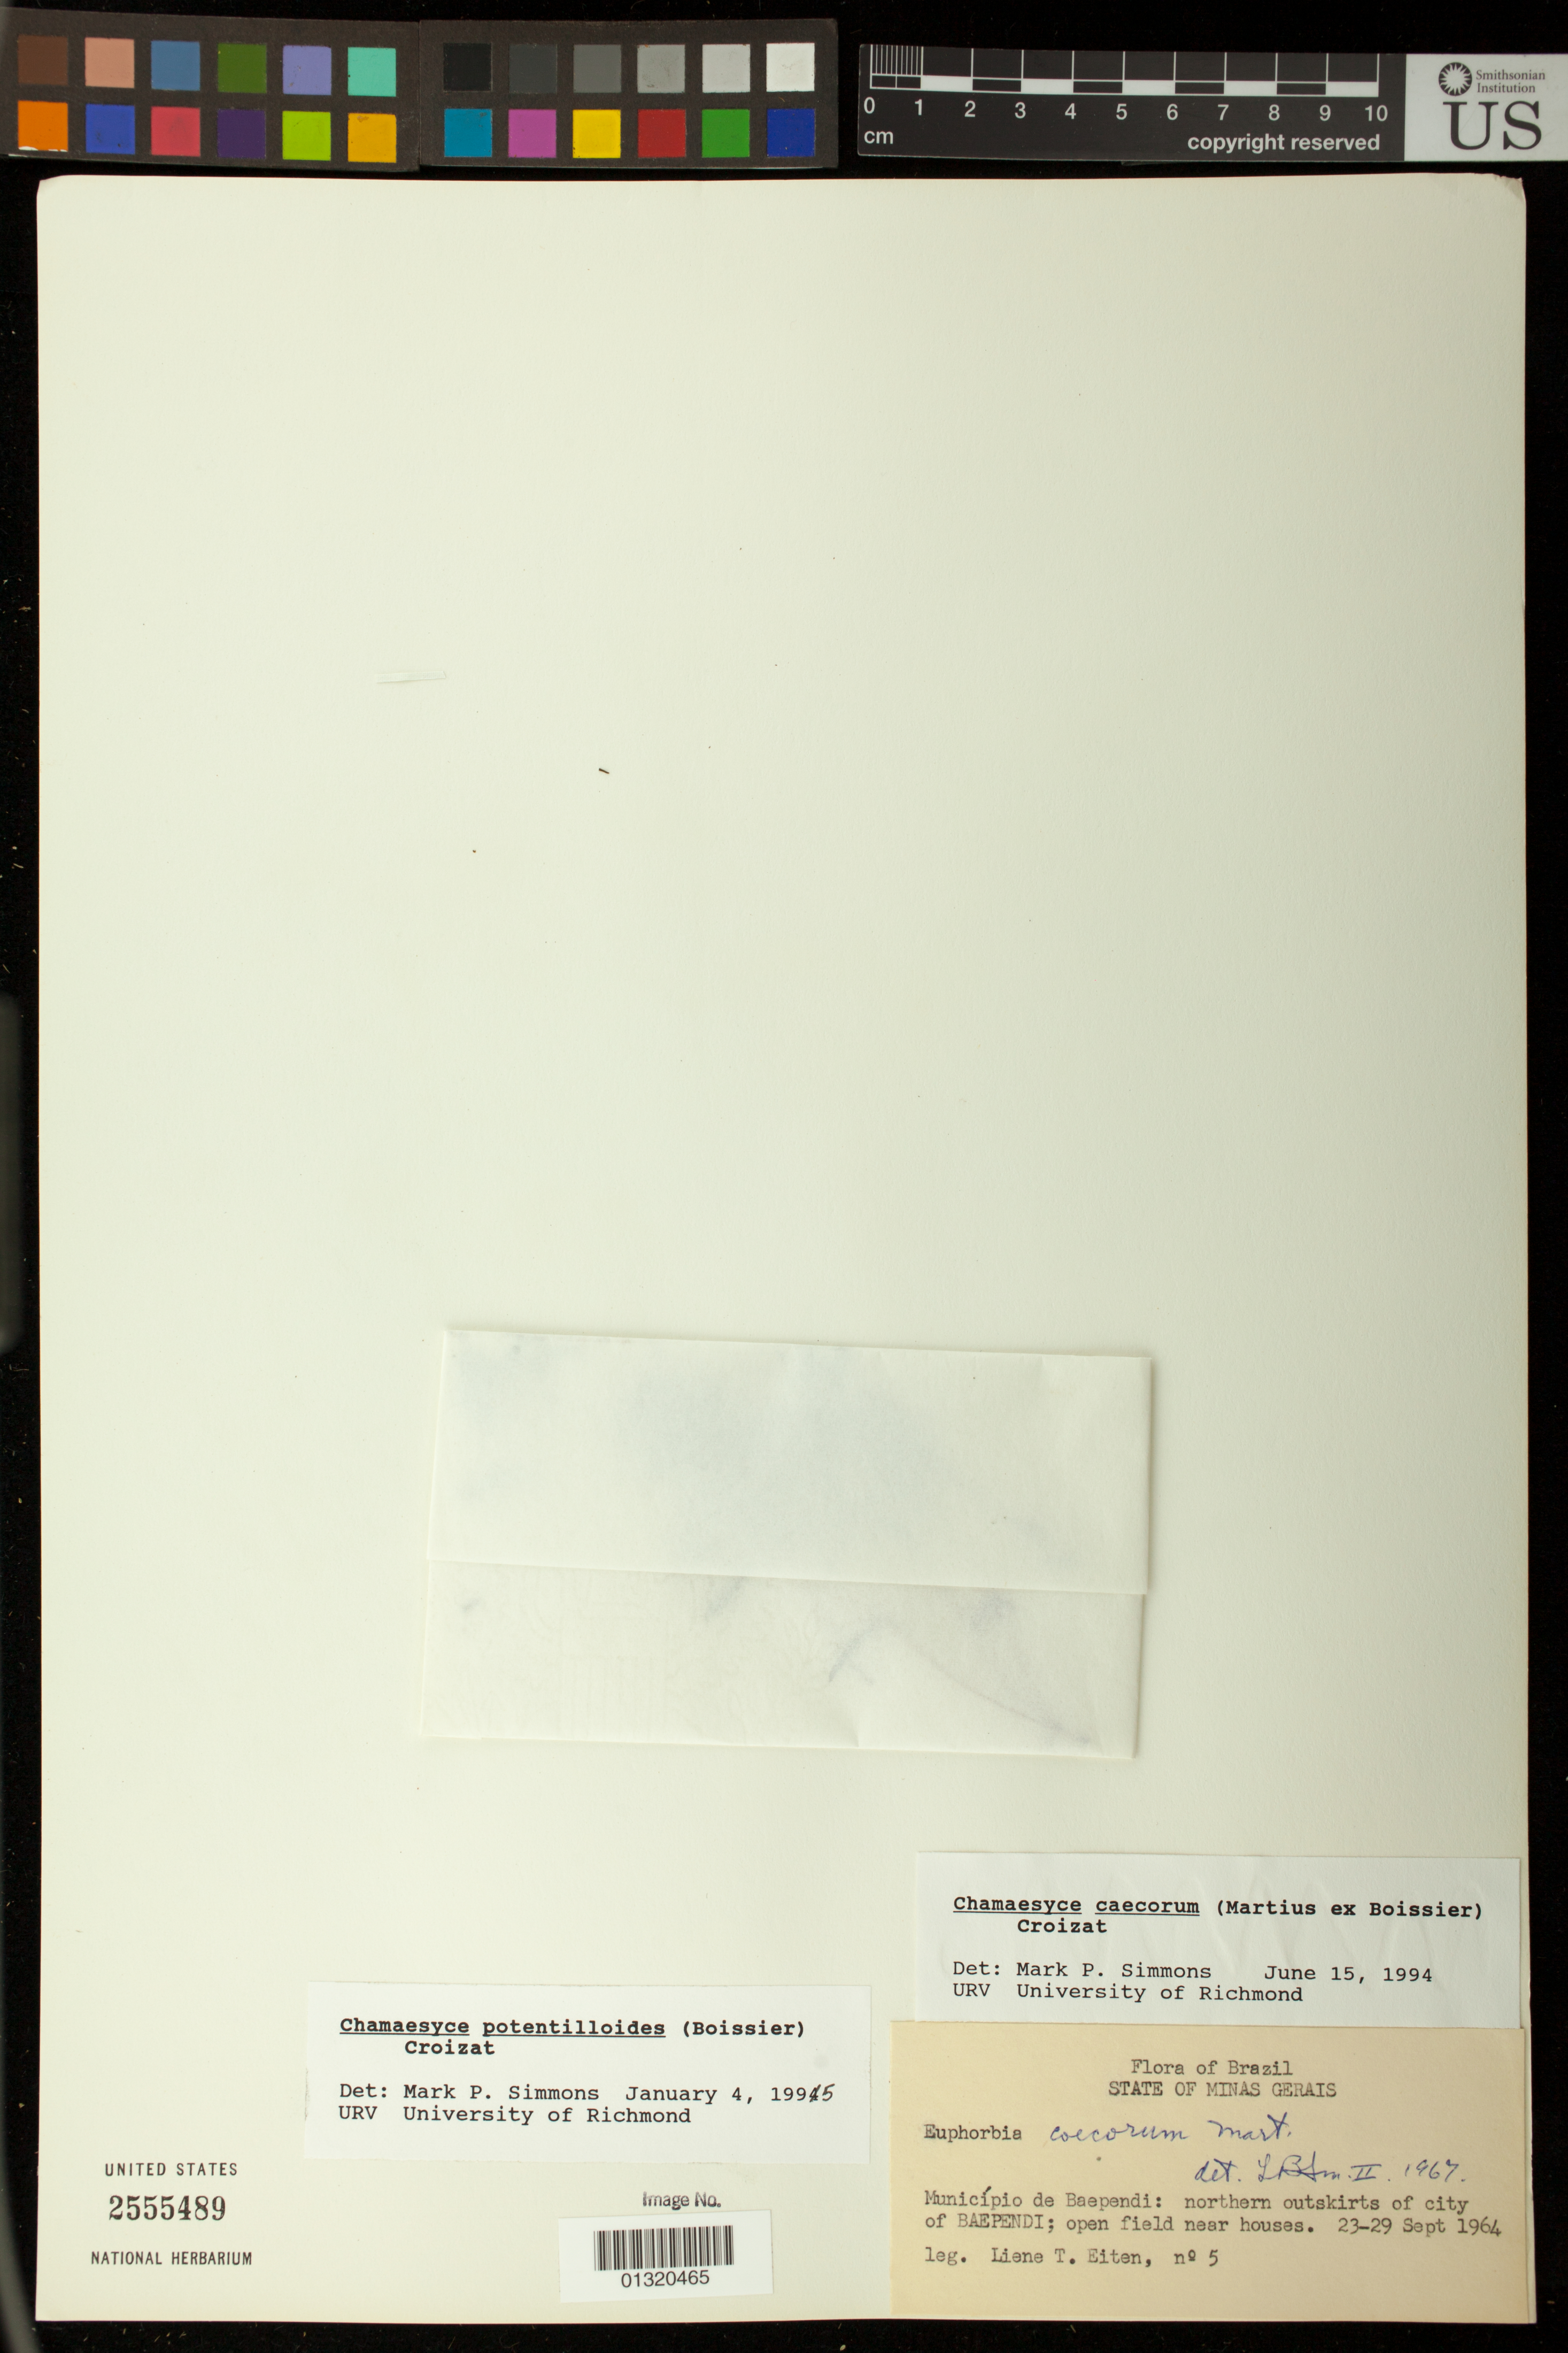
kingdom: Plantae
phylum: Tracheophyta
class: Magnoliopsida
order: Malpighiales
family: Euphorbiaceae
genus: Euphorbia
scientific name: Euphorbia potentilloides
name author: Boiss.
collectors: L. T. Eiten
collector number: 5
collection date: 1964-09-23/1964-09-29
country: Brazil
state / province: Minas Gerais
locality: Municipio de Baependi: northern outskirts of city of Baependi; open field near houses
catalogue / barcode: US 2555489